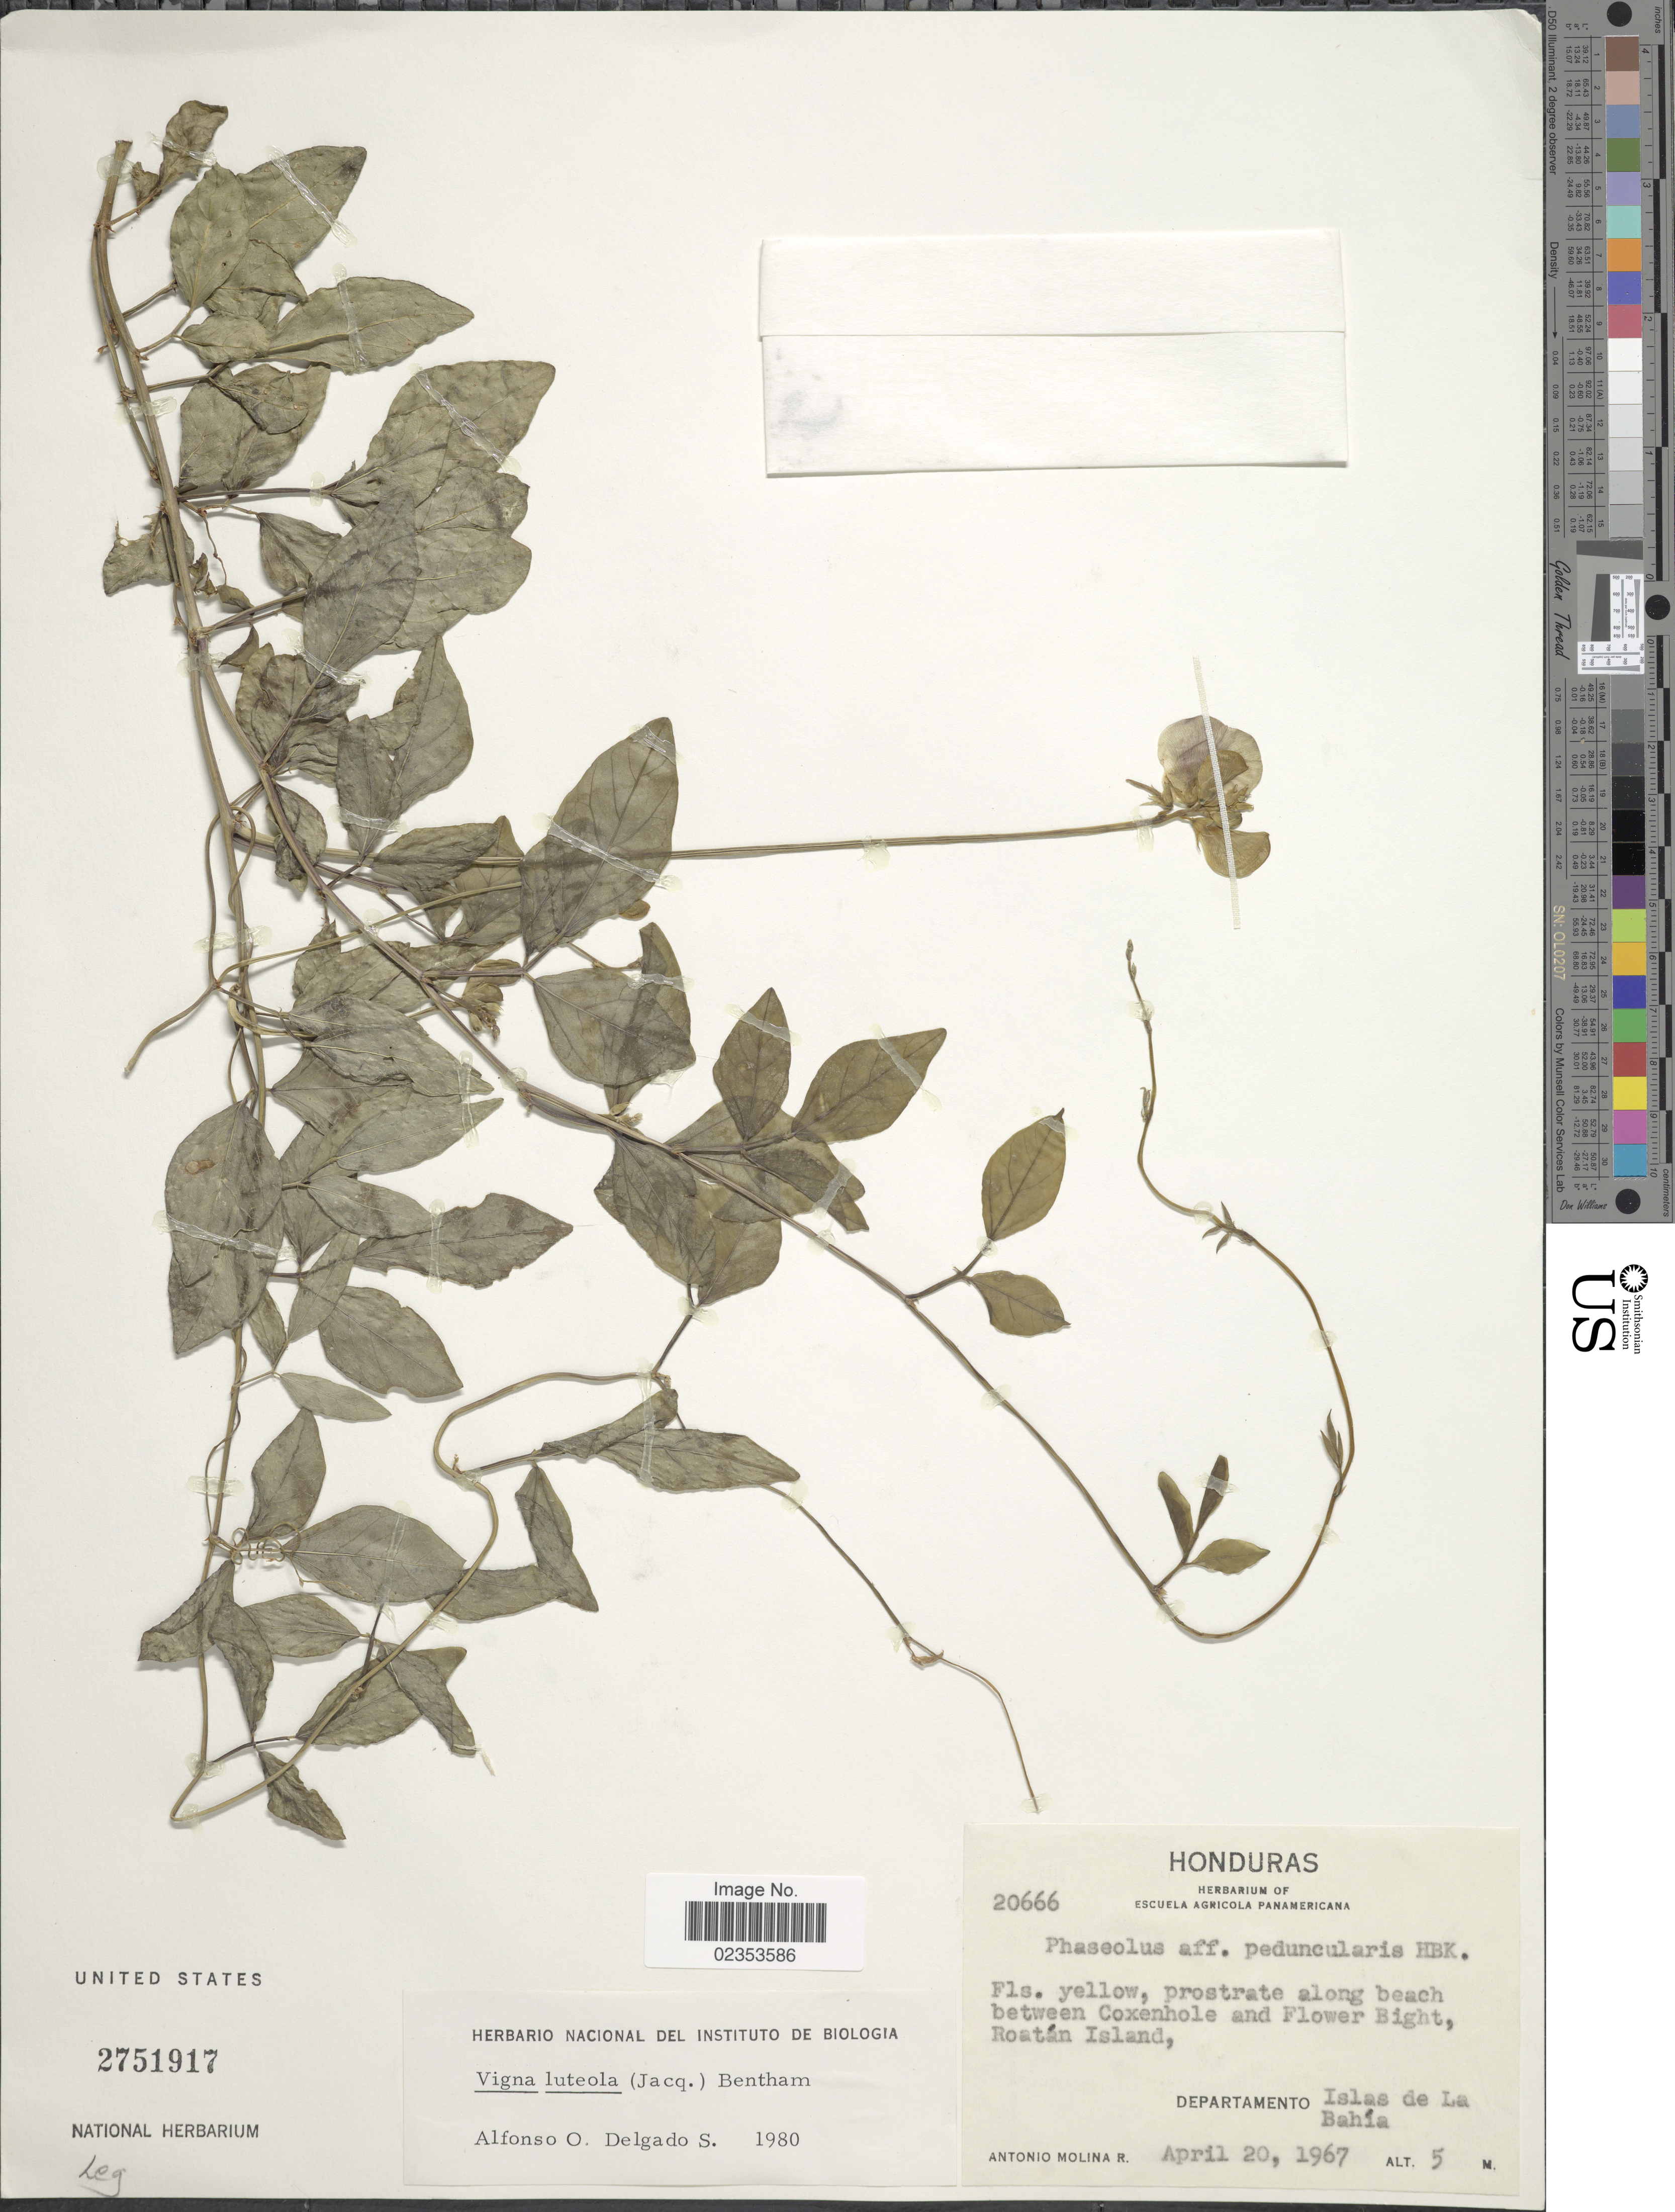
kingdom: Plantae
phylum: Tracheophyta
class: Magnoliopsida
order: Fabales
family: Fabaceae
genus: Vigna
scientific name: Vigna luteola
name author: (Jacq.) Benth.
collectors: A. Molina R.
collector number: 20666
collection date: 1967-04-20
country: Honduras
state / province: Islas de la Bahía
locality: Prostrate along beach between Coxenhole and Flower Bight, Roatan Island, Departamento Islas de La Bahia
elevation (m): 5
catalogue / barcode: US 2751917